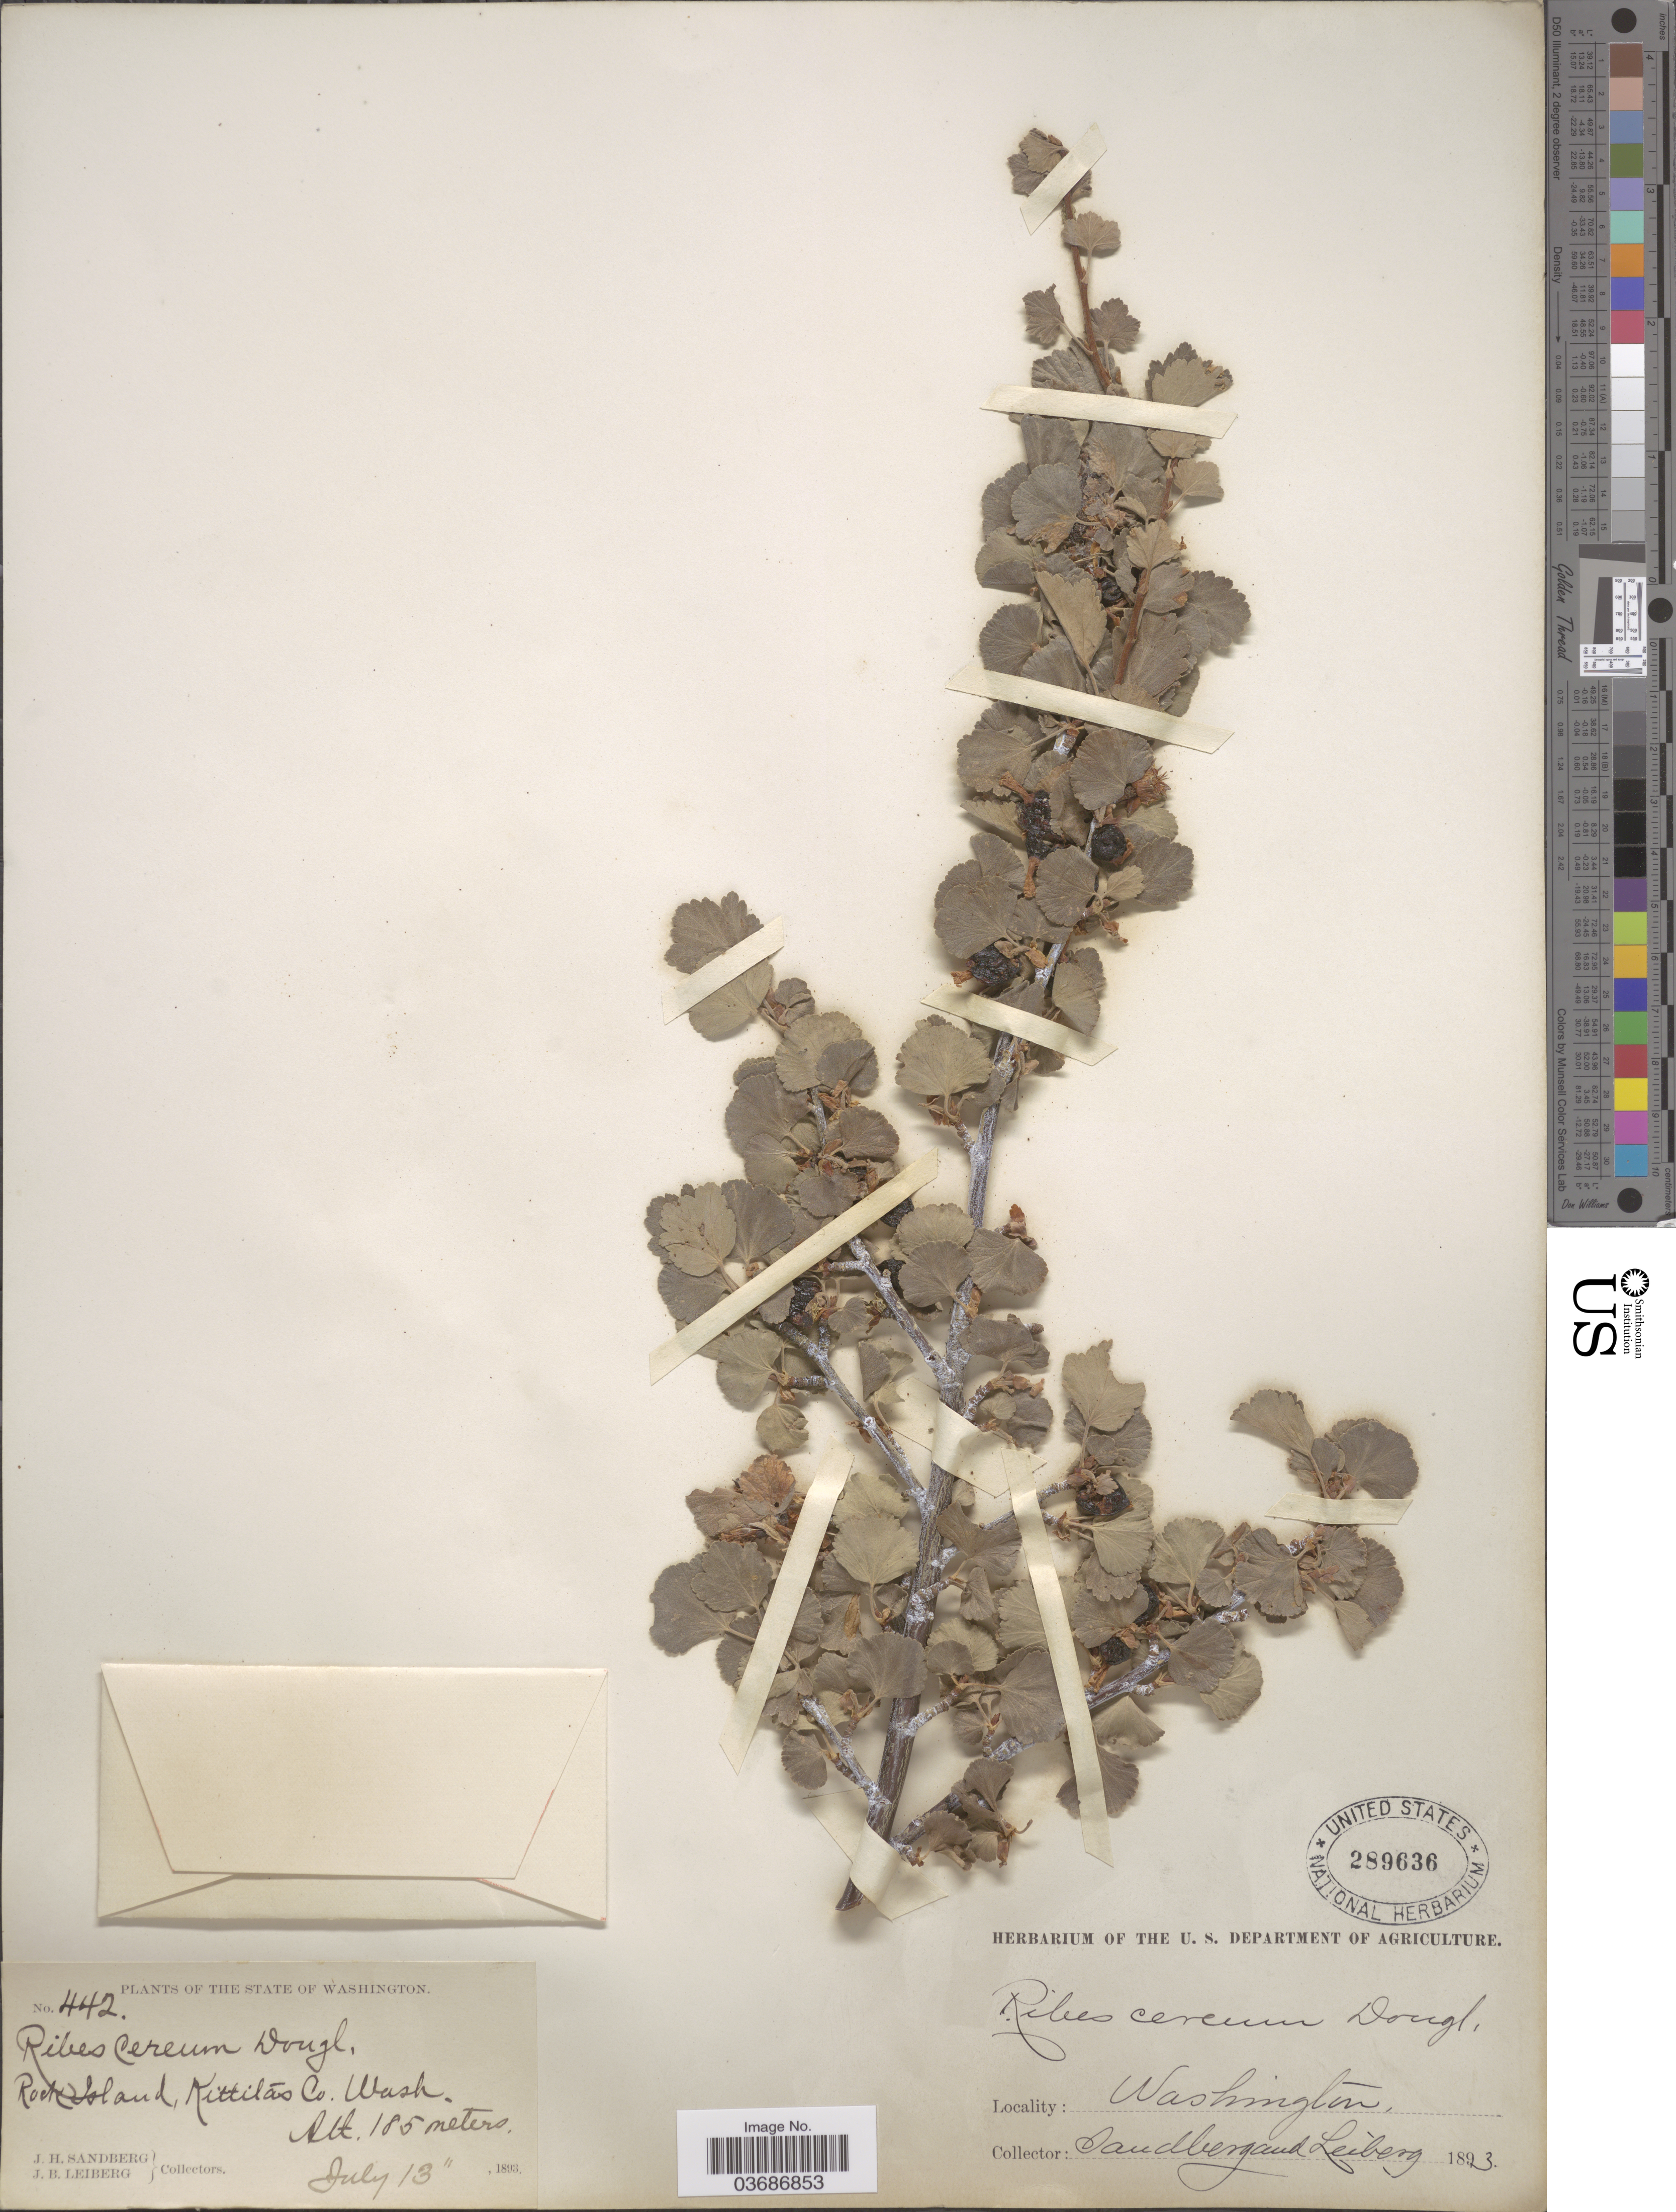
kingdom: Plantae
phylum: Tracheophyta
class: Magnoliopsida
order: Saxifragales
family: Grossulariaceae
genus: Ribes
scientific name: Ribes cereum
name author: Douglas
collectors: J. H. Sandberg & J. B. Leiberg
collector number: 442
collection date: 1893-07-13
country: United States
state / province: Washington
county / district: Kittitas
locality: Rock Island, Kittitas Co.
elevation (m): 185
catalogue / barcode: US 289636